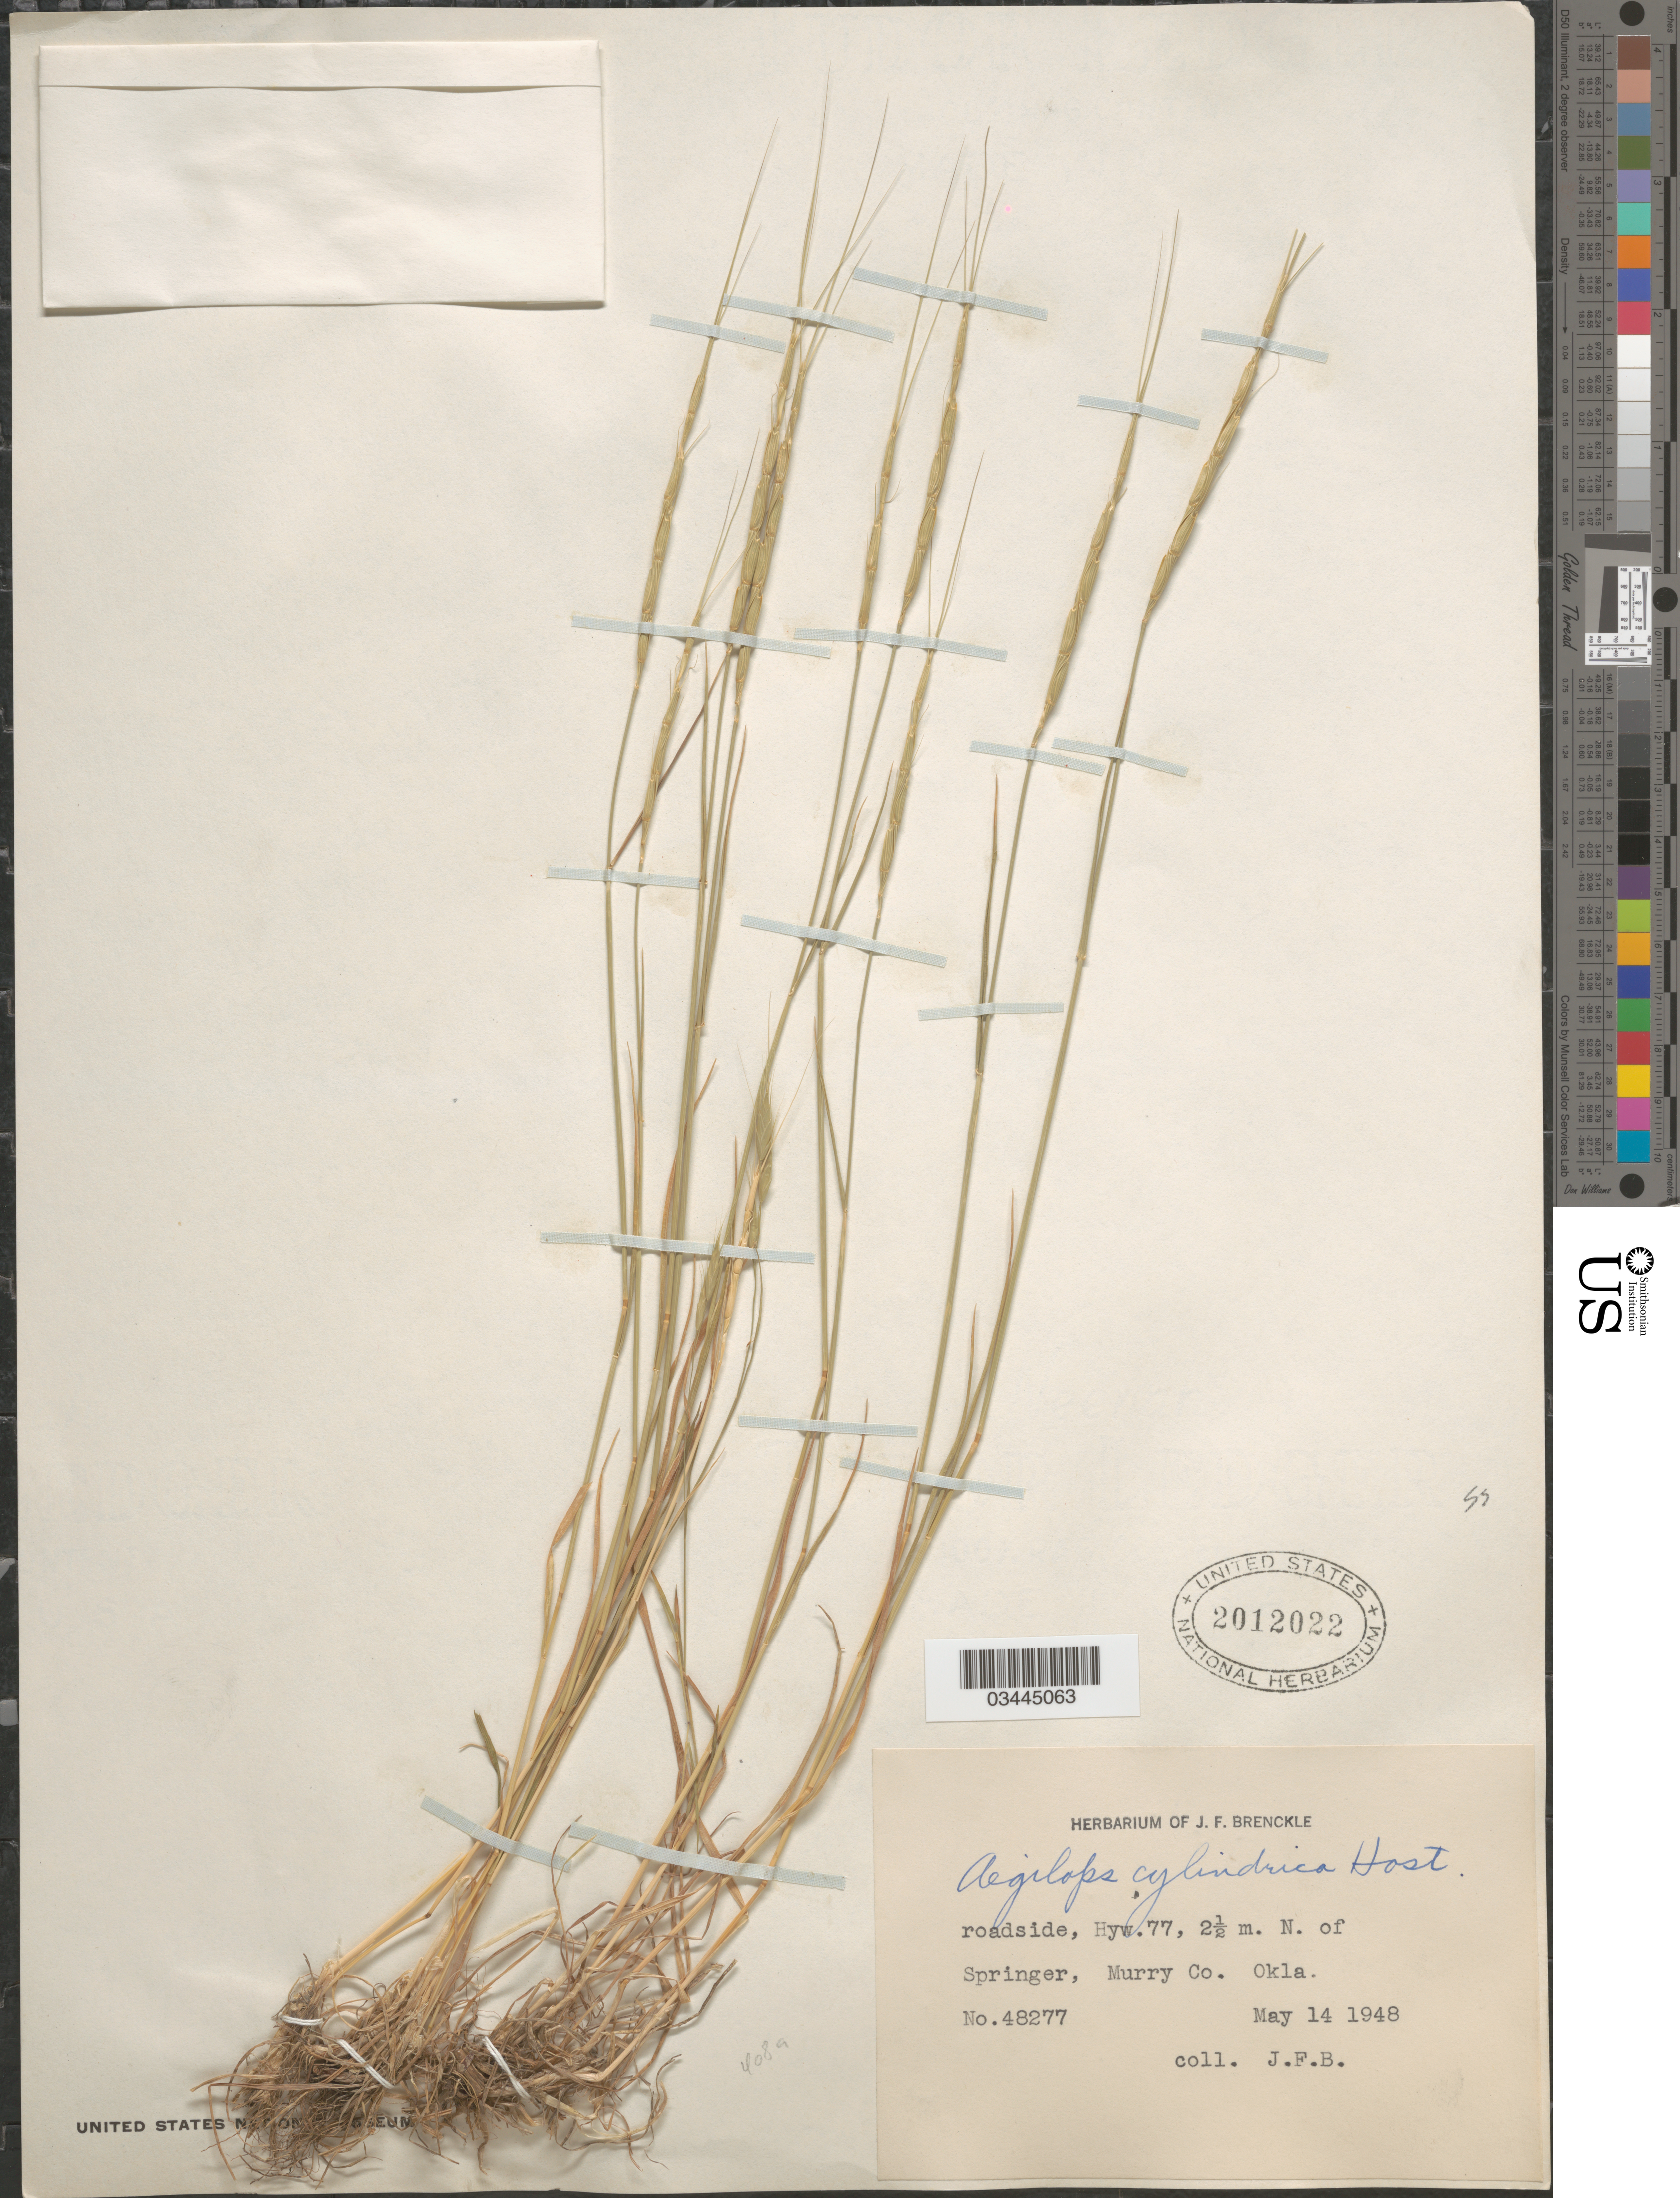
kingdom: Plantae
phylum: Tracheophyta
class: Liliopsida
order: Poales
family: Poaceae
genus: Aegilops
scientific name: Aegilops cylindrica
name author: Host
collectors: J. Brenckle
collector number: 48277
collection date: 1948-05-14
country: United States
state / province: Oklahoma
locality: Roadside, Hyw. 77, 2½ m. N. of Springer, Murry Co.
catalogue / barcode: US 2012022